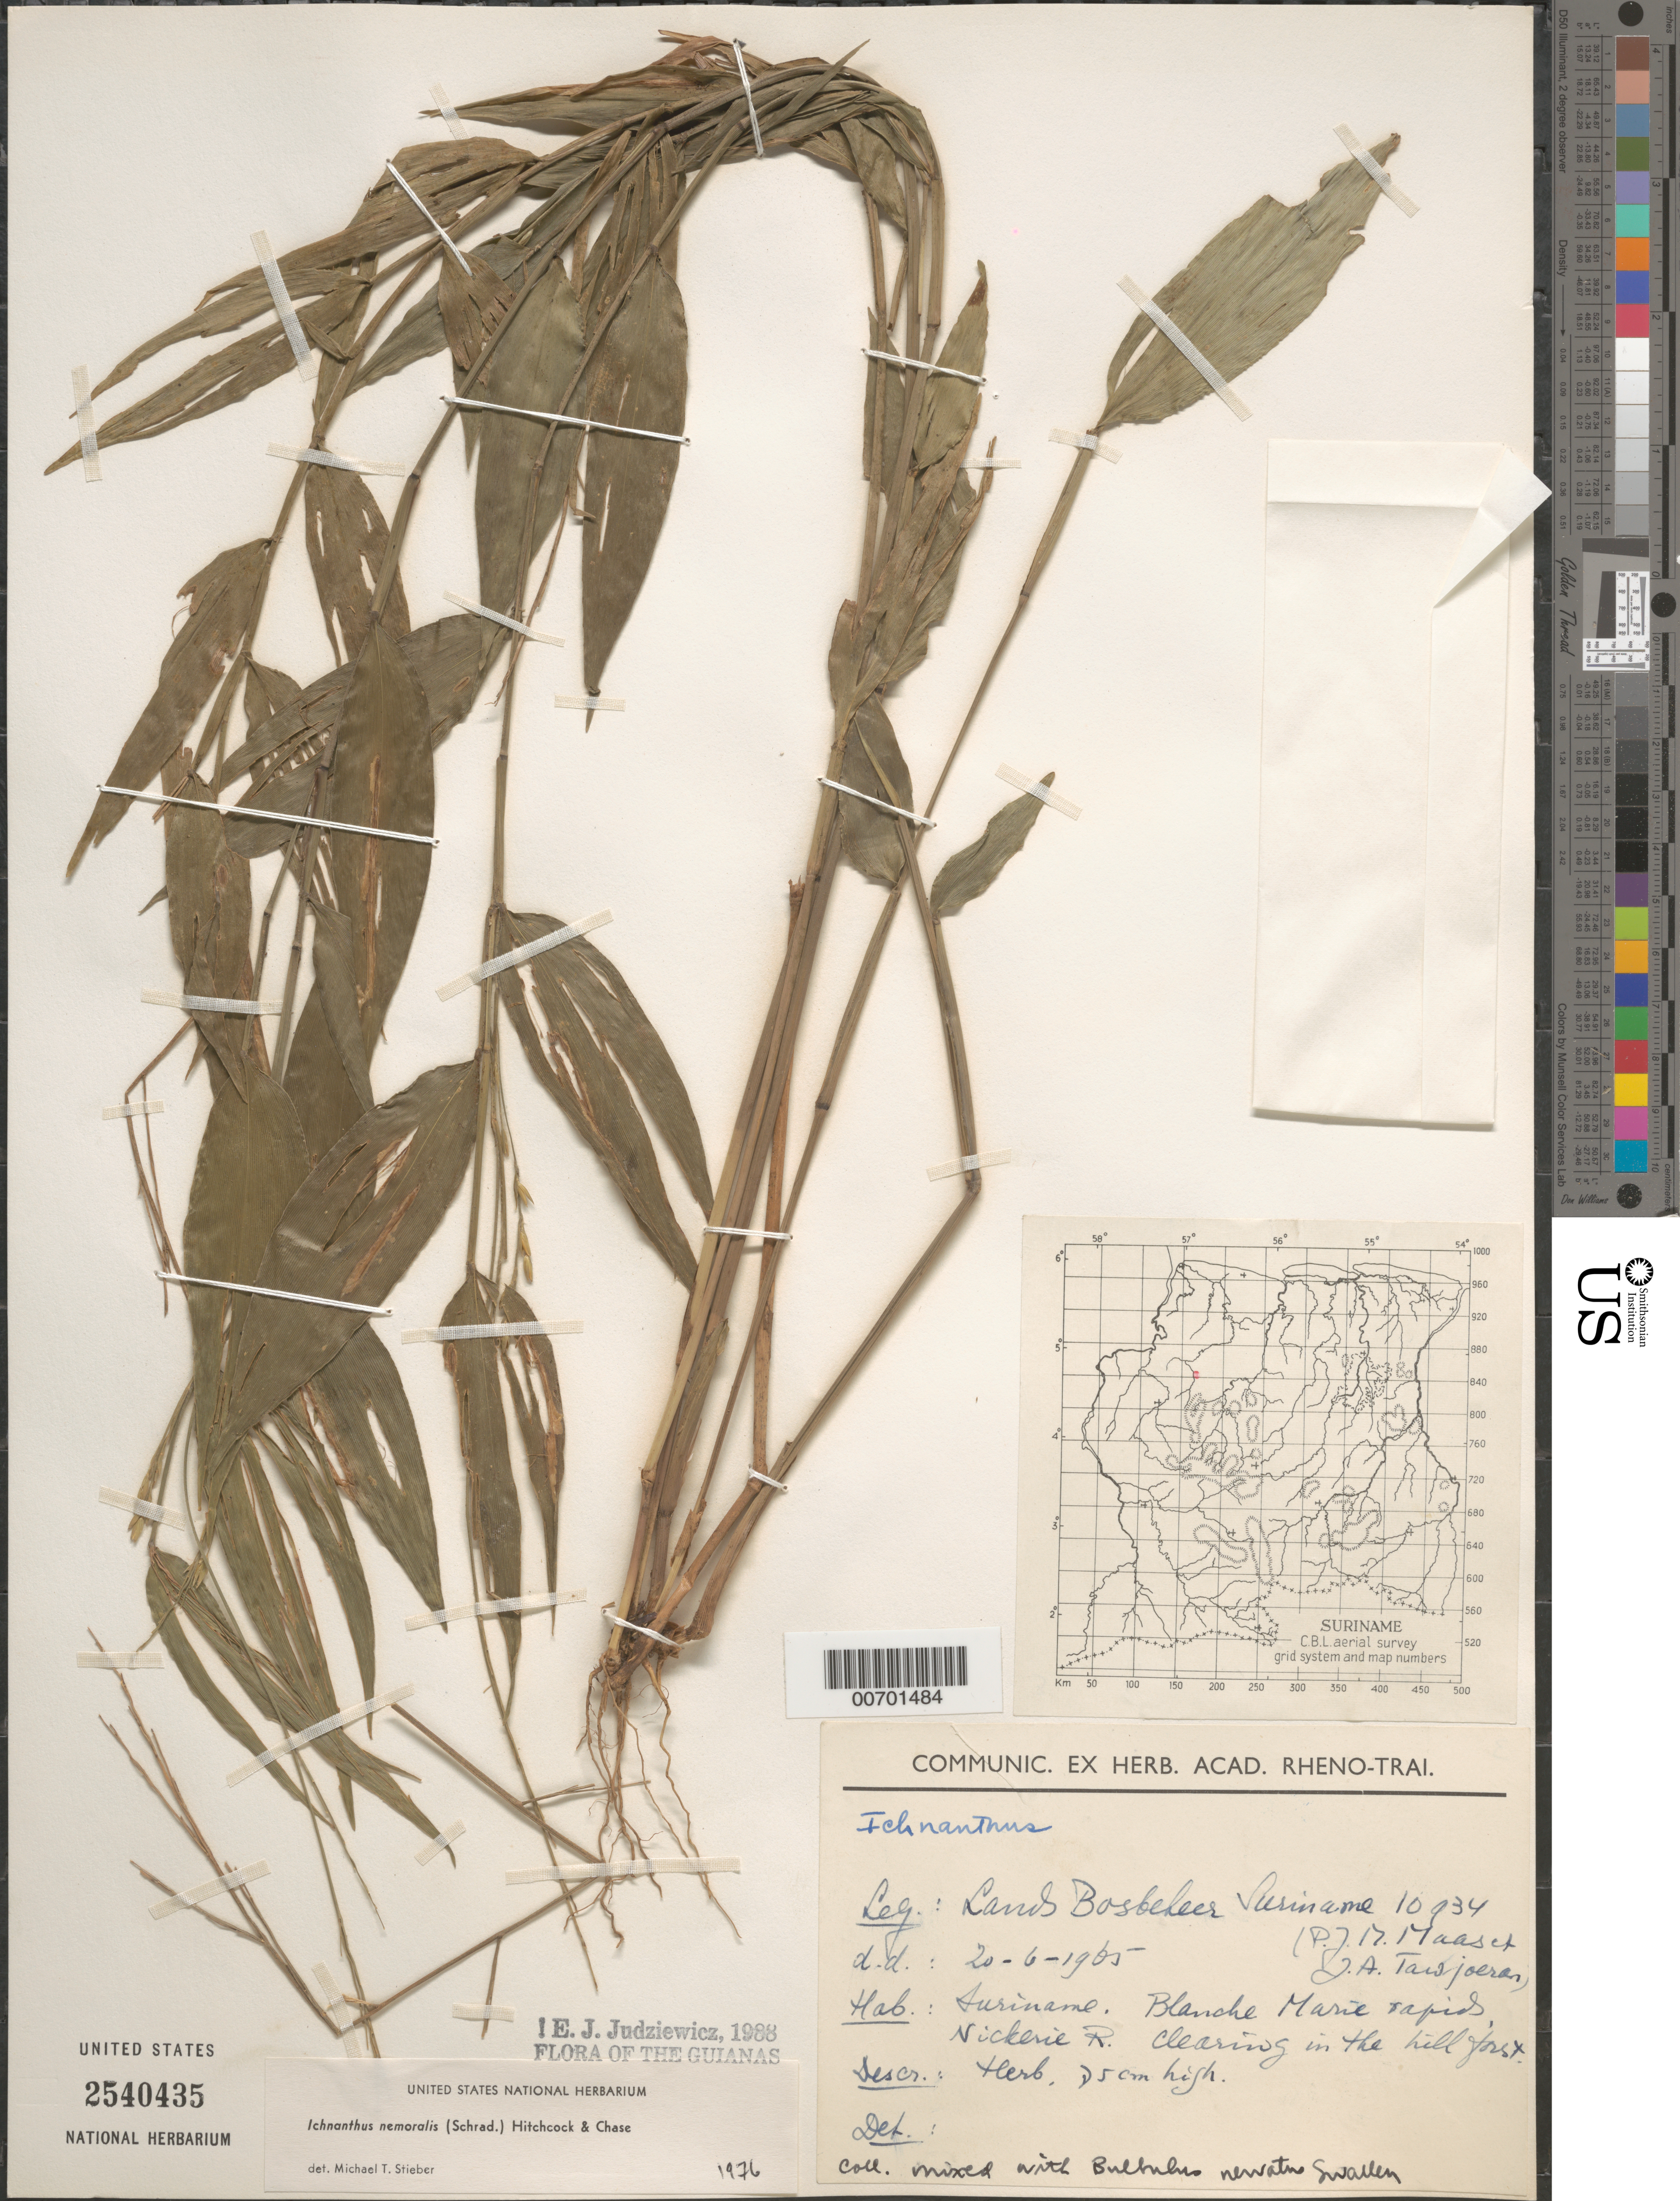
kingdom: Plantae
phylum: Tracheophyta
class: Liliopsida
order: Poales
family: Poaceae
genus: Ichnanthus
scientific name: Ichnanthus nemoralis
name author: (Schrad.) Hitchc. & Chase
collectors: Lands Bosbeheer Suriname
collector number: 10934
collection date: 1965-06-20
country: Suriname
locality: The Guianas. Blanche Marie rapids, Nickerie R. Clearing in the hillforest.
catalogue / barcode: US 2540435